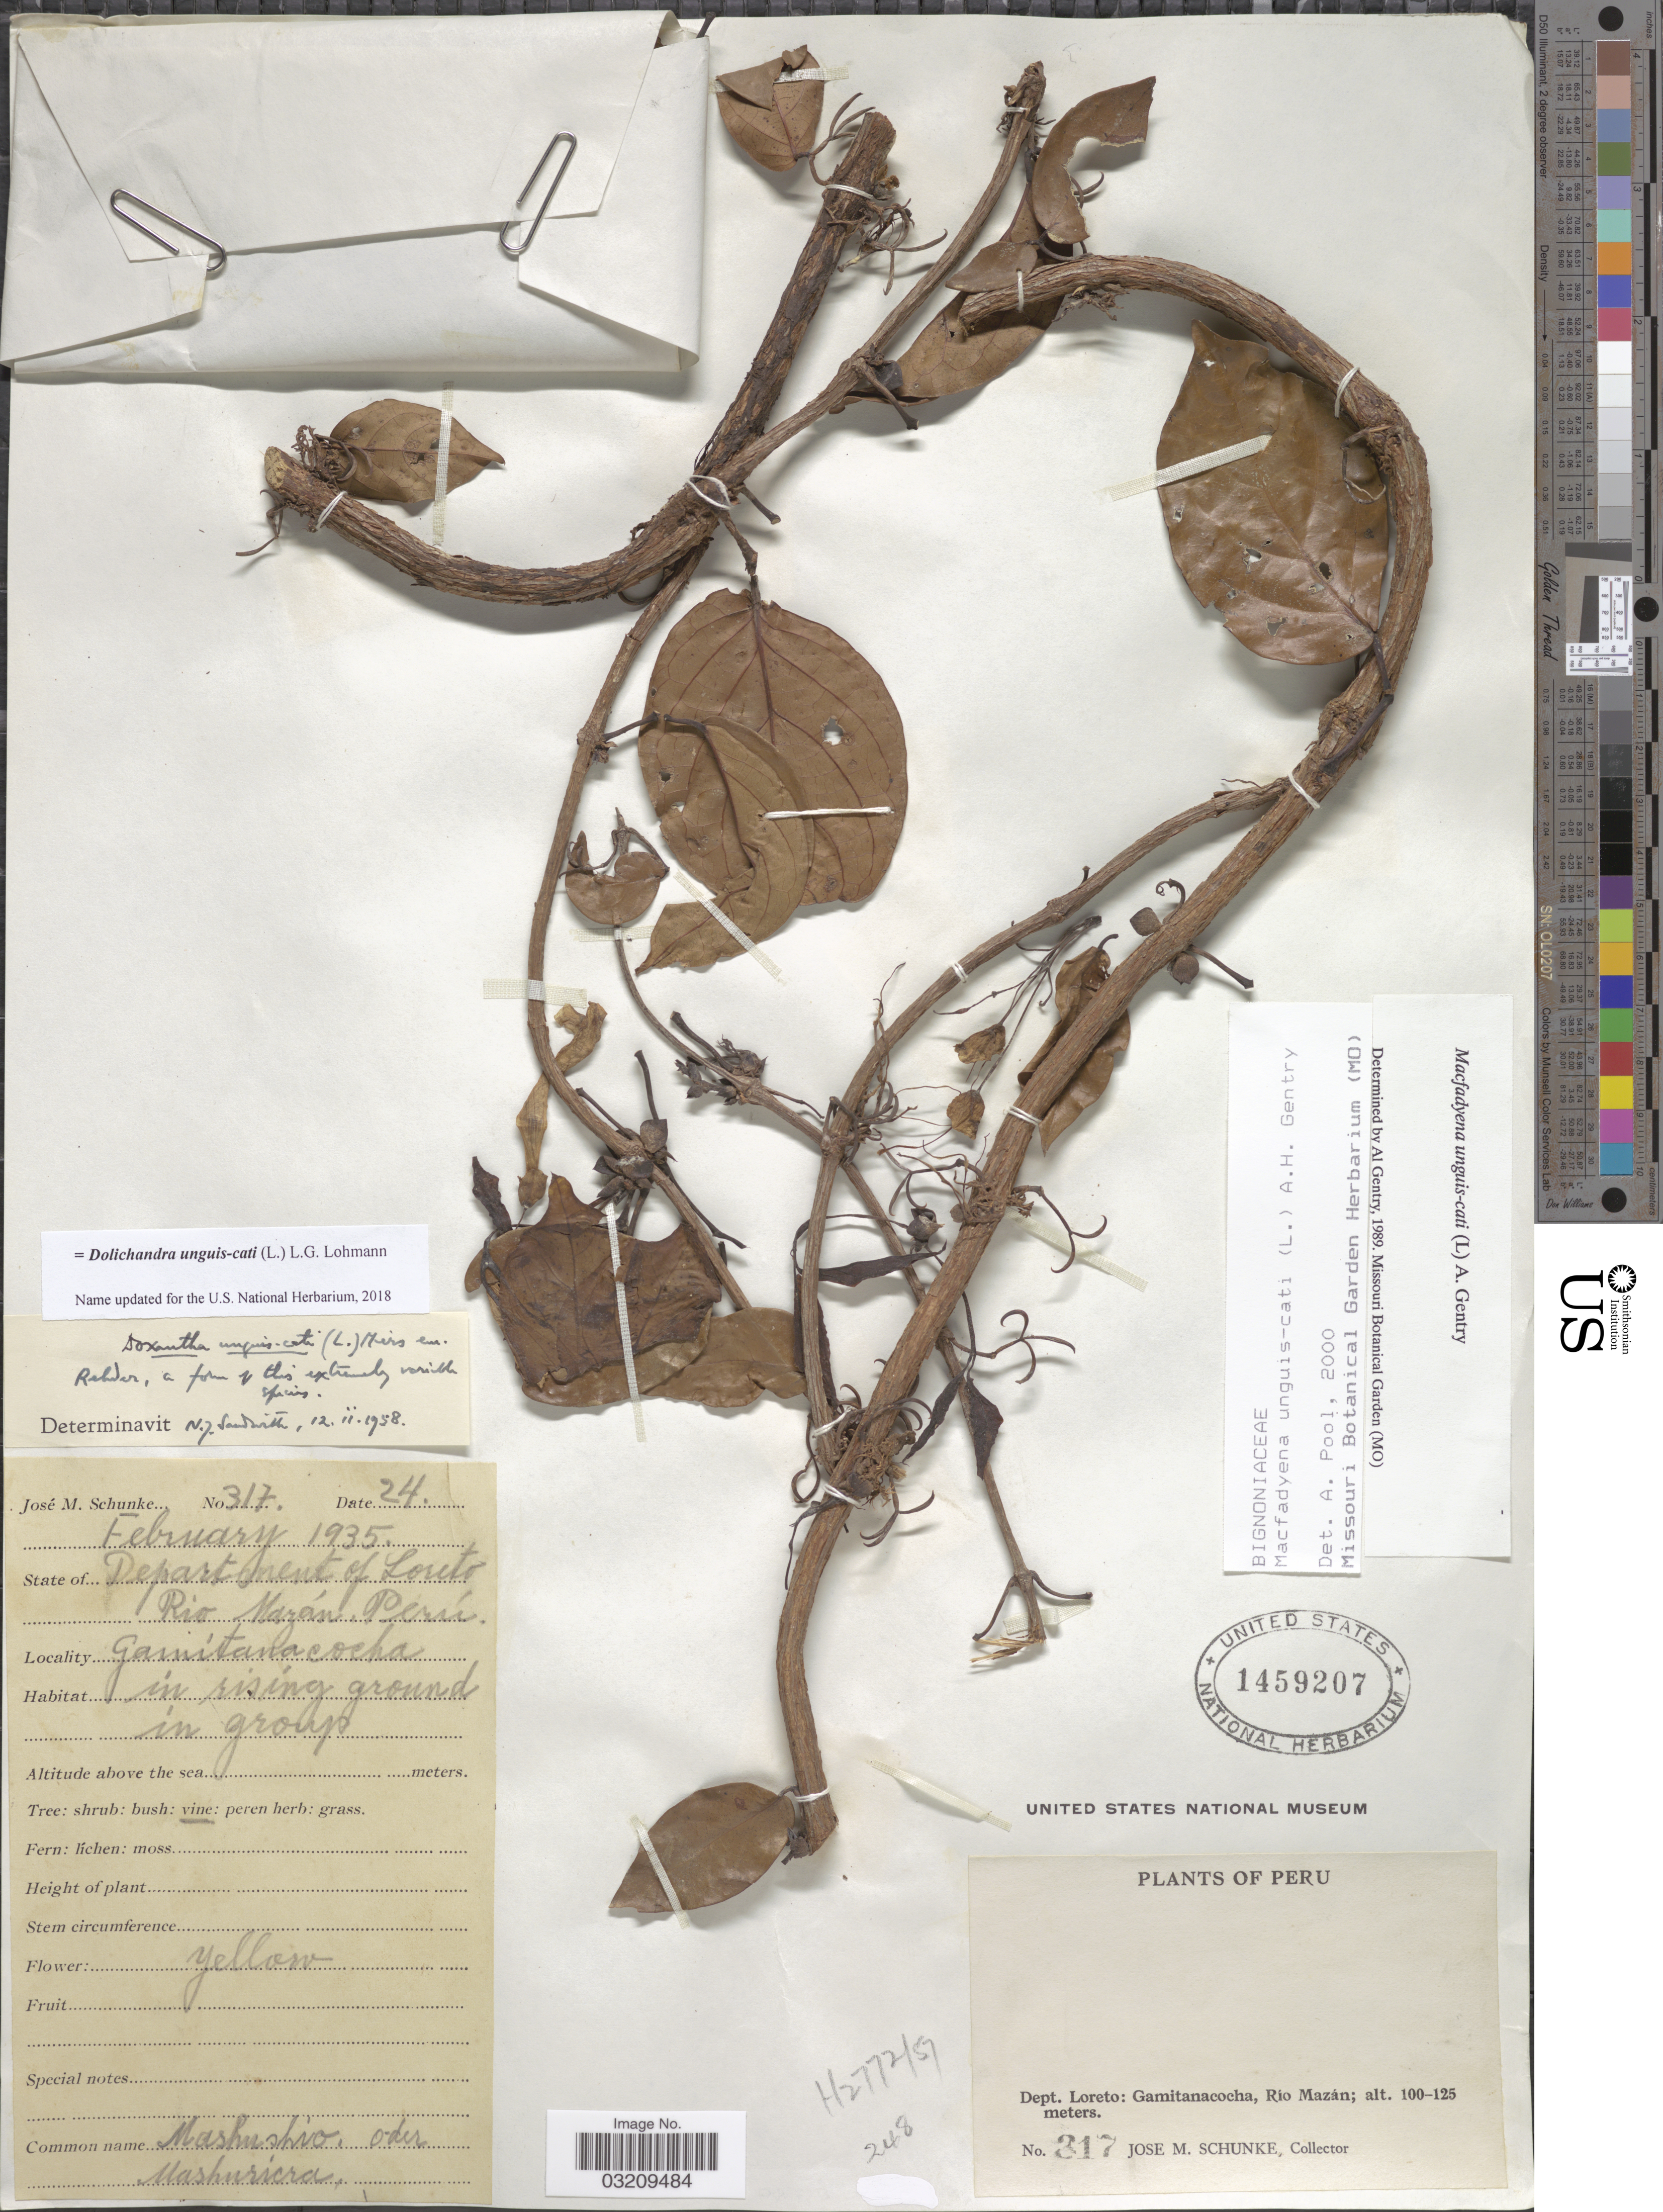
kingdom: Plantae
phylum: Tracheophyta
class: Magnoliopsida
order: Lamiales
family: Bignoniaceae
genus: Dolichandra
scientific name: Dolichandra unguis-cati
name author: (L.) L.G. Lohmann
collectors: J. M. Schunke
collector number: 317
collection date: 1935-02-24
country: Peru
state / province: Loreto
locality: Department of Loreto. Rio Mazán. Gamítanacocha.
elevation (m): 100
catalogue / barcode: US 1459207